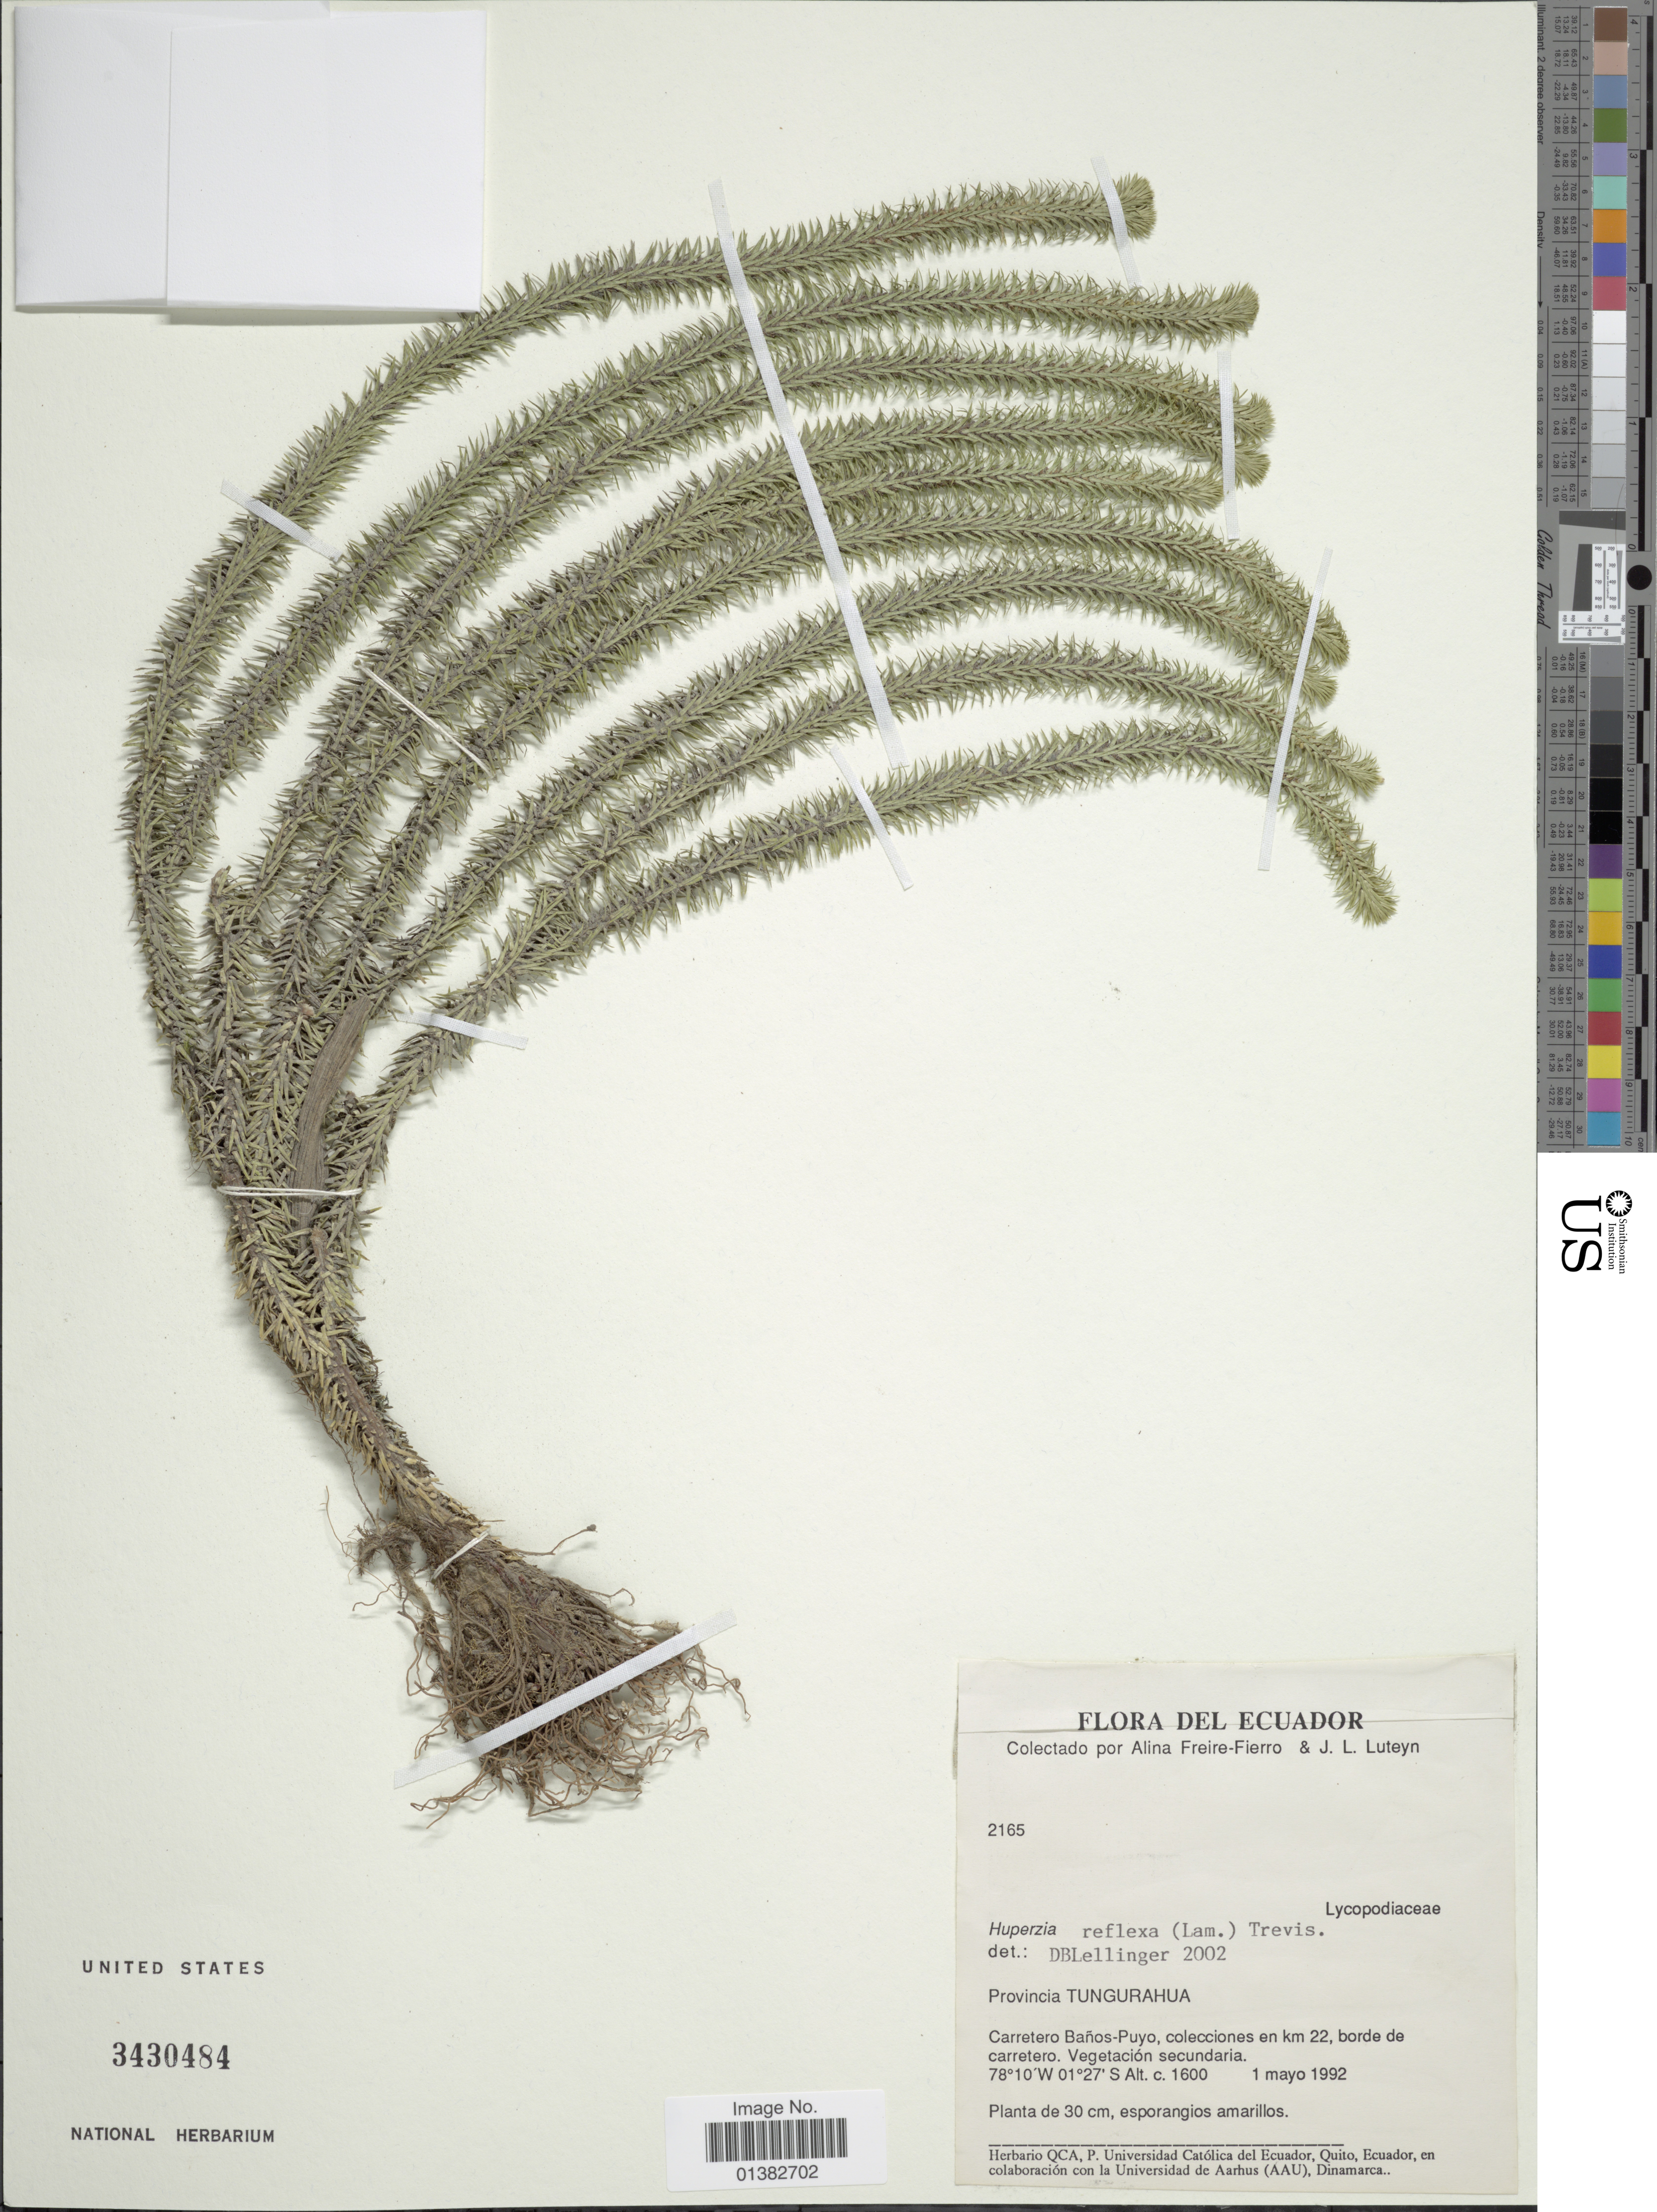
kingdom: Plantae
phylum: Tracheophyta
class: Lycopodiopsida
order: Lycopodiales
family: Lycopodiaceae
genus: Phlegmariurus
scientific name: Phlegmariurus reflexus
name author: (Lam.) B. Øllg.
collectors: A. Freire-Fierro & J. L. Luteyn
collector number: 2165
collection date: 1992-05-01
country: Ecuador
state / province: Tungurahua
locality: Carretero Baños-Puyo, colecciones en km 22, borde de carretero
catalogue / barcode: US 3430484